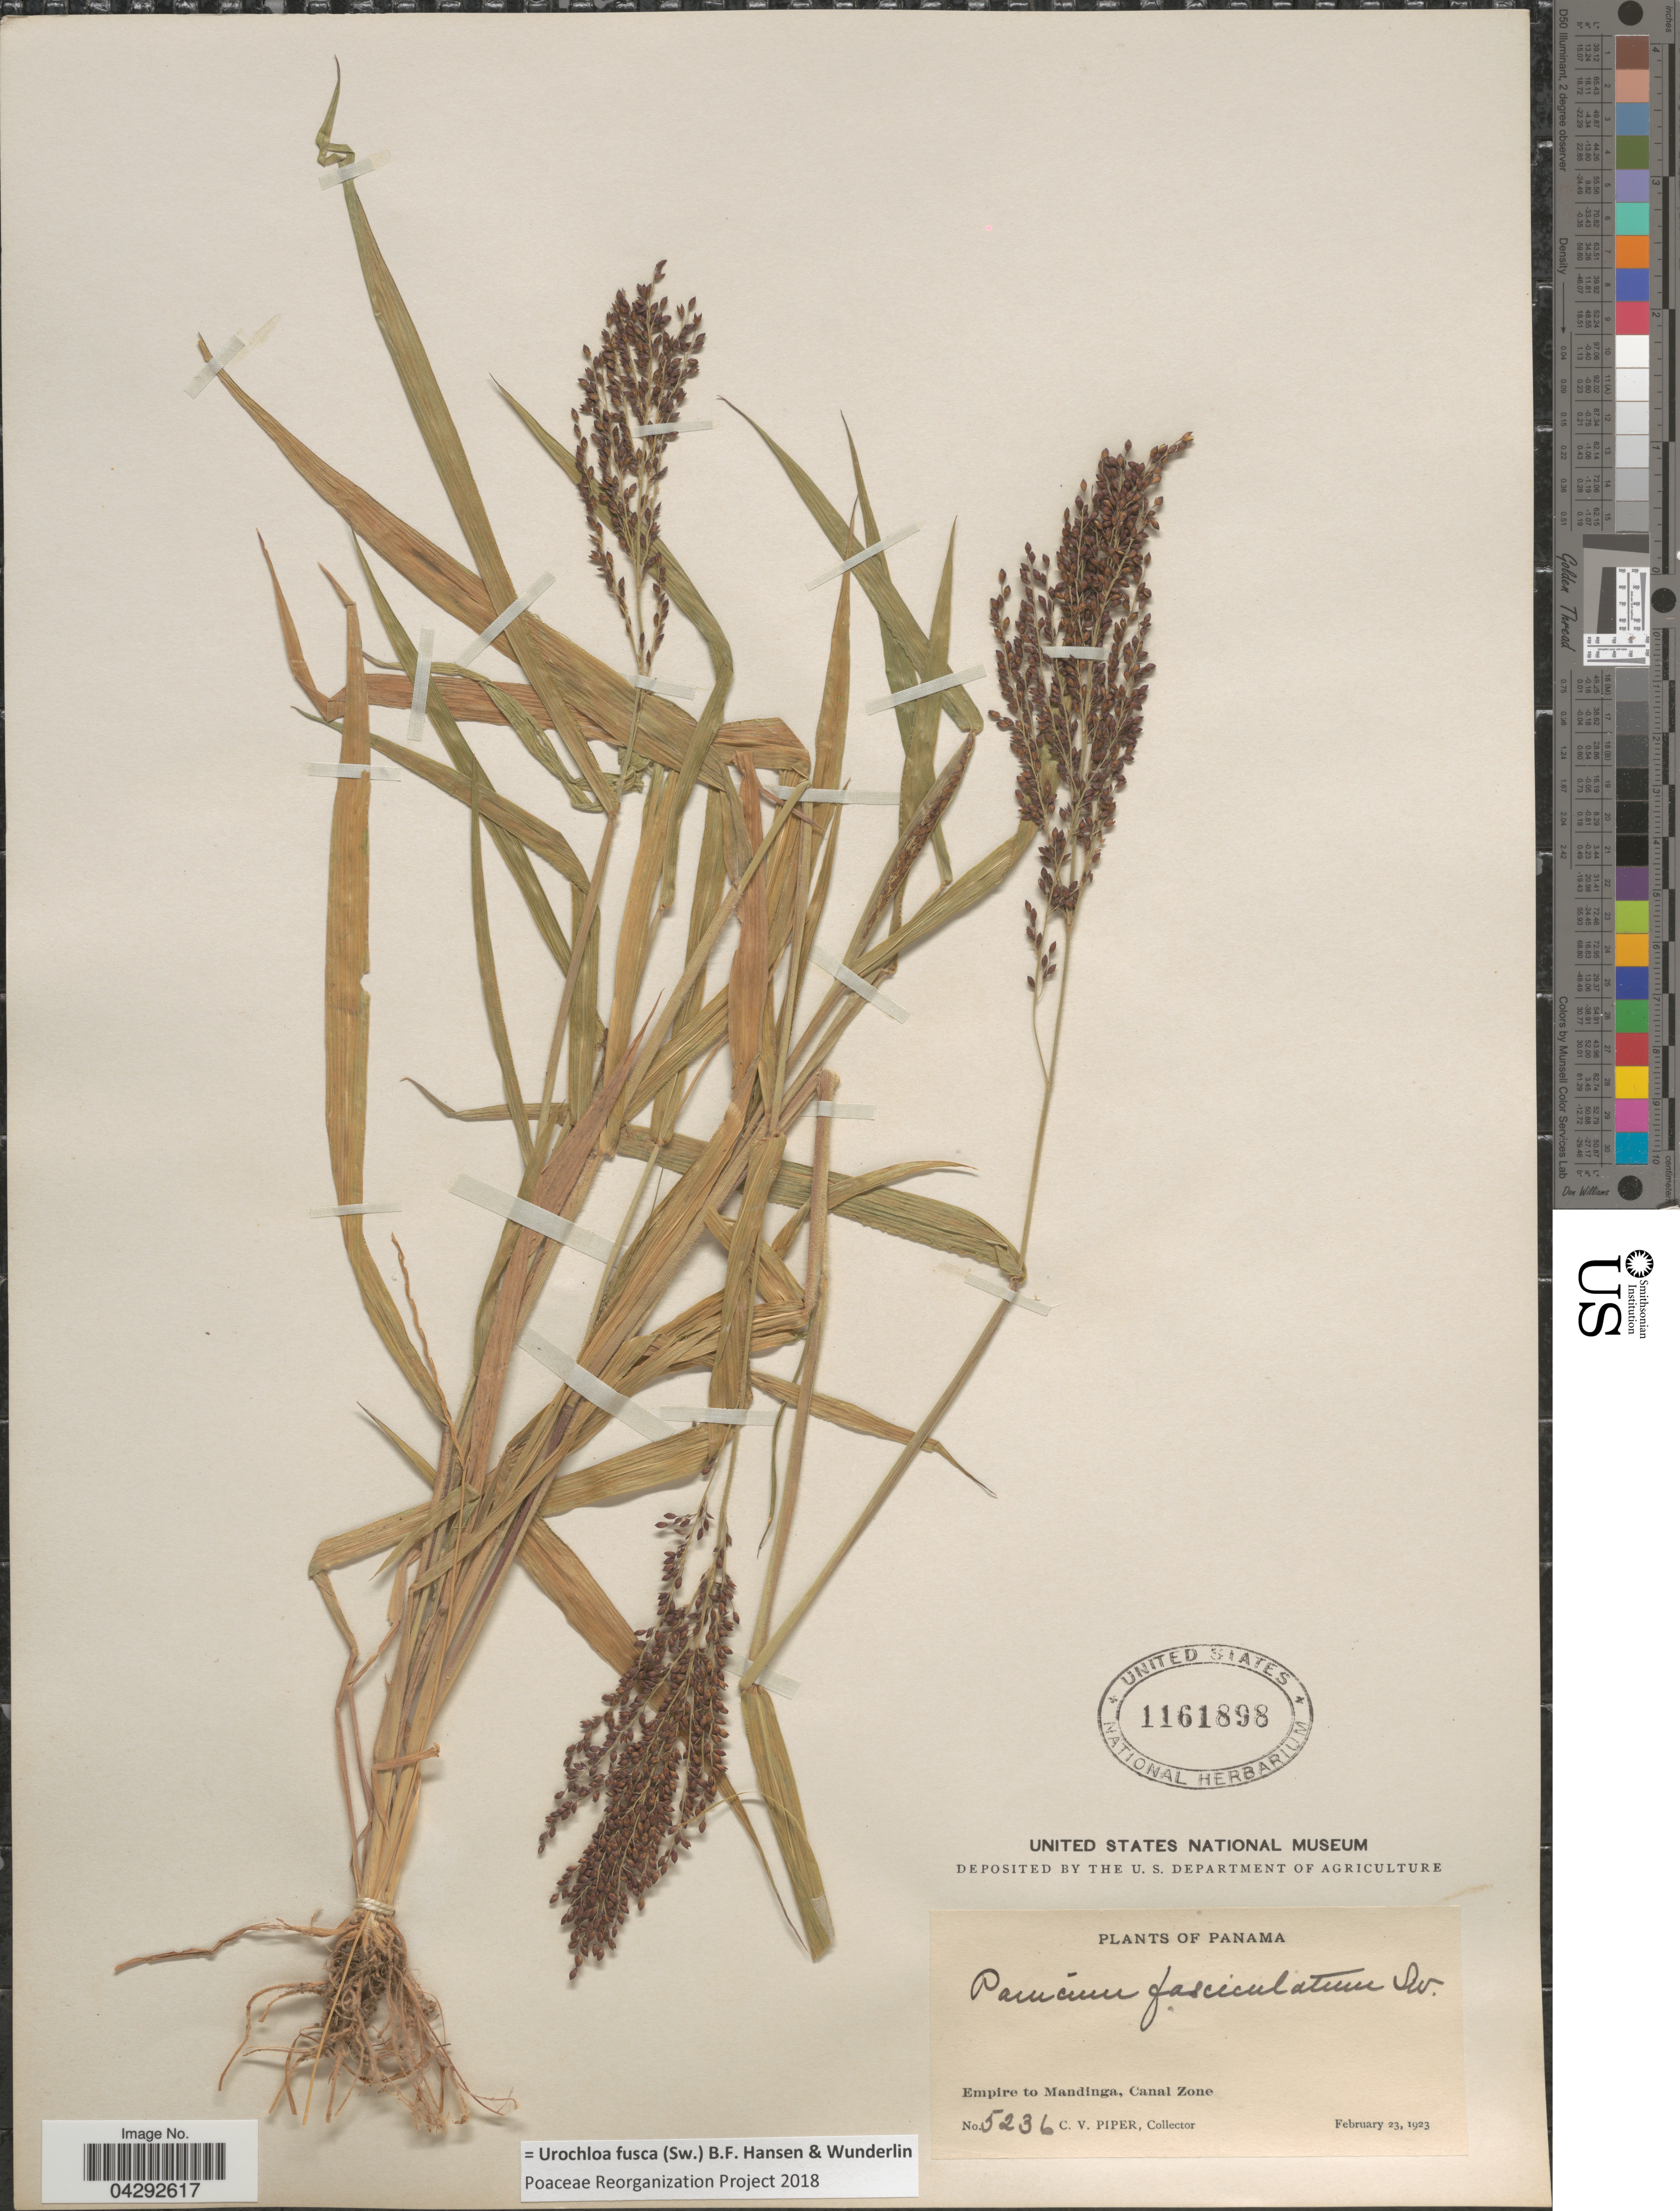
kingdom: Plantae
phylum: Tracheophyta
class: Liliopsida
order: Poales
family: Poaceae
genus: Urochloa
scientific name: Urochloa fusca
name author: (Sw.) B.F. Hansen & Wunderlin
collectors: C. V. Piper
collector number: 5236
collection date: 1923-02-23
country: Panama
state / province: Colón / Panamá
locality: Empire to Mandinga, Canal Zone.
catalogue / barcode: US 1161898